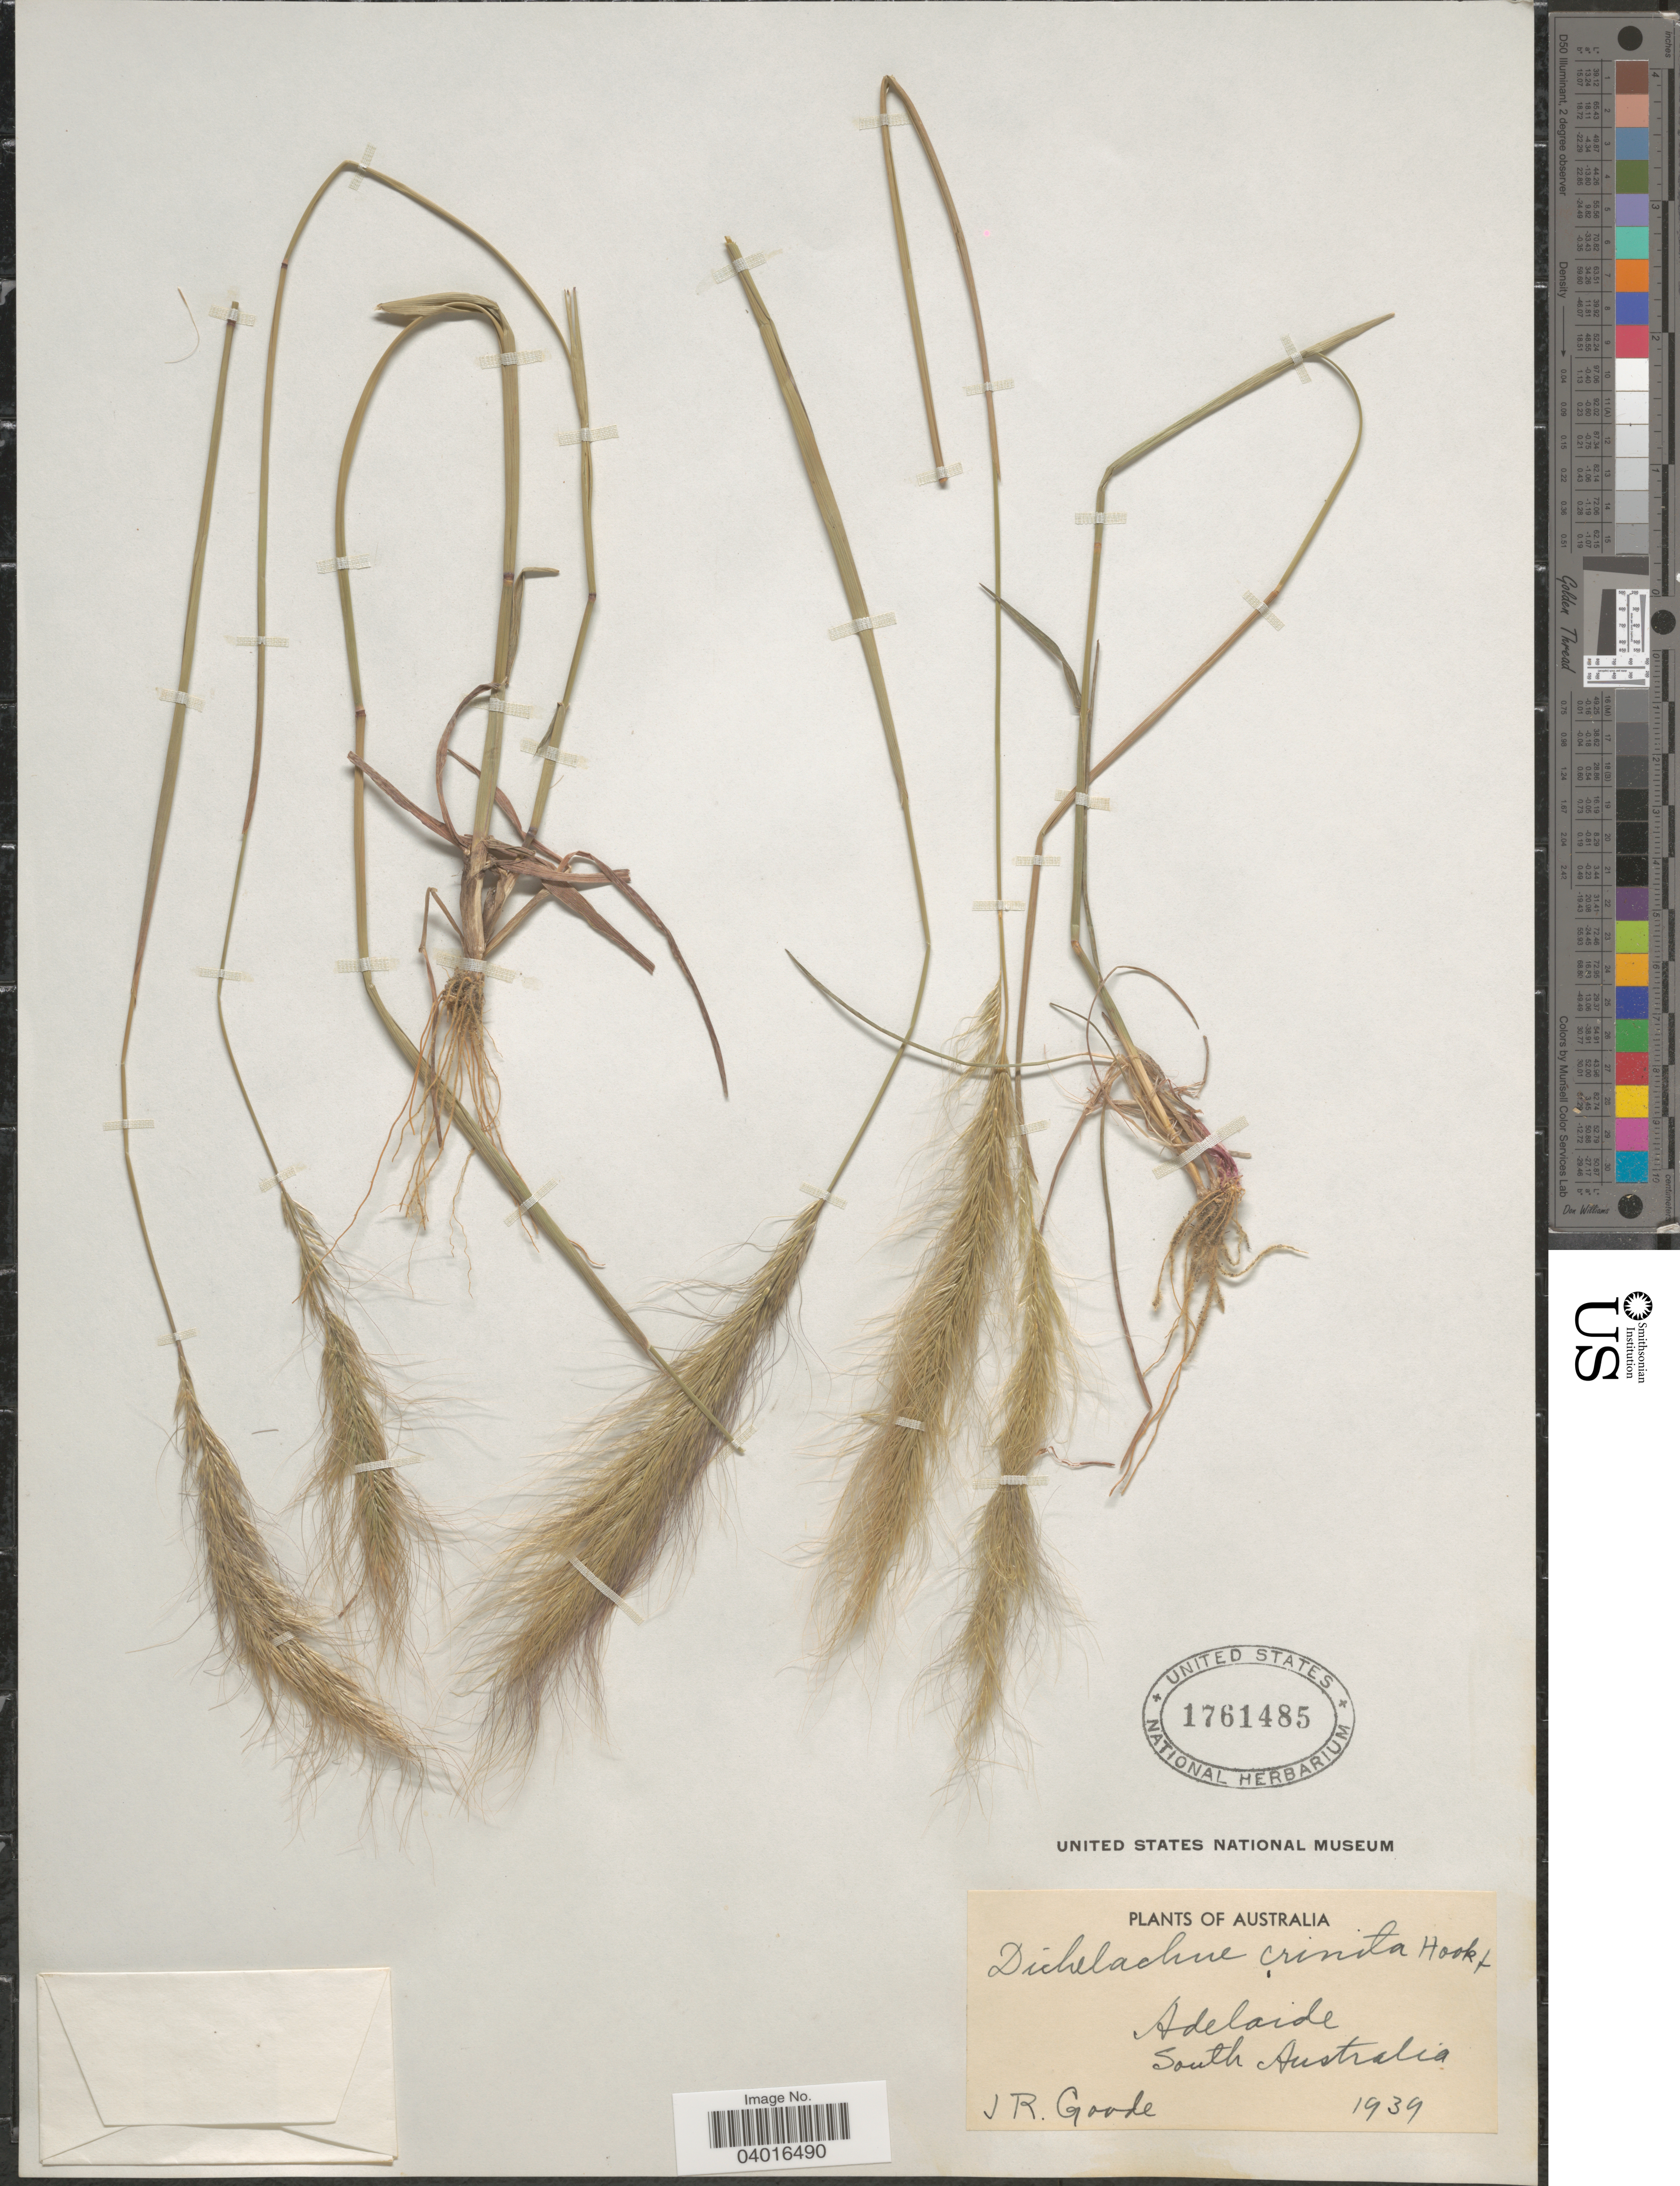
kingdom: Plantae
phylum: Tracheophyta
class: Liliopsida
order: Poales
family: Poaceae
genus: Dichelachne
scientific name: Dichelachne crinita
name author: Hook. f.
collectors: J. Goode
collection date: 1939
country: Australia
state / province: South Australia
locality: Adelaide.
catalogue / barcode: US 1761485